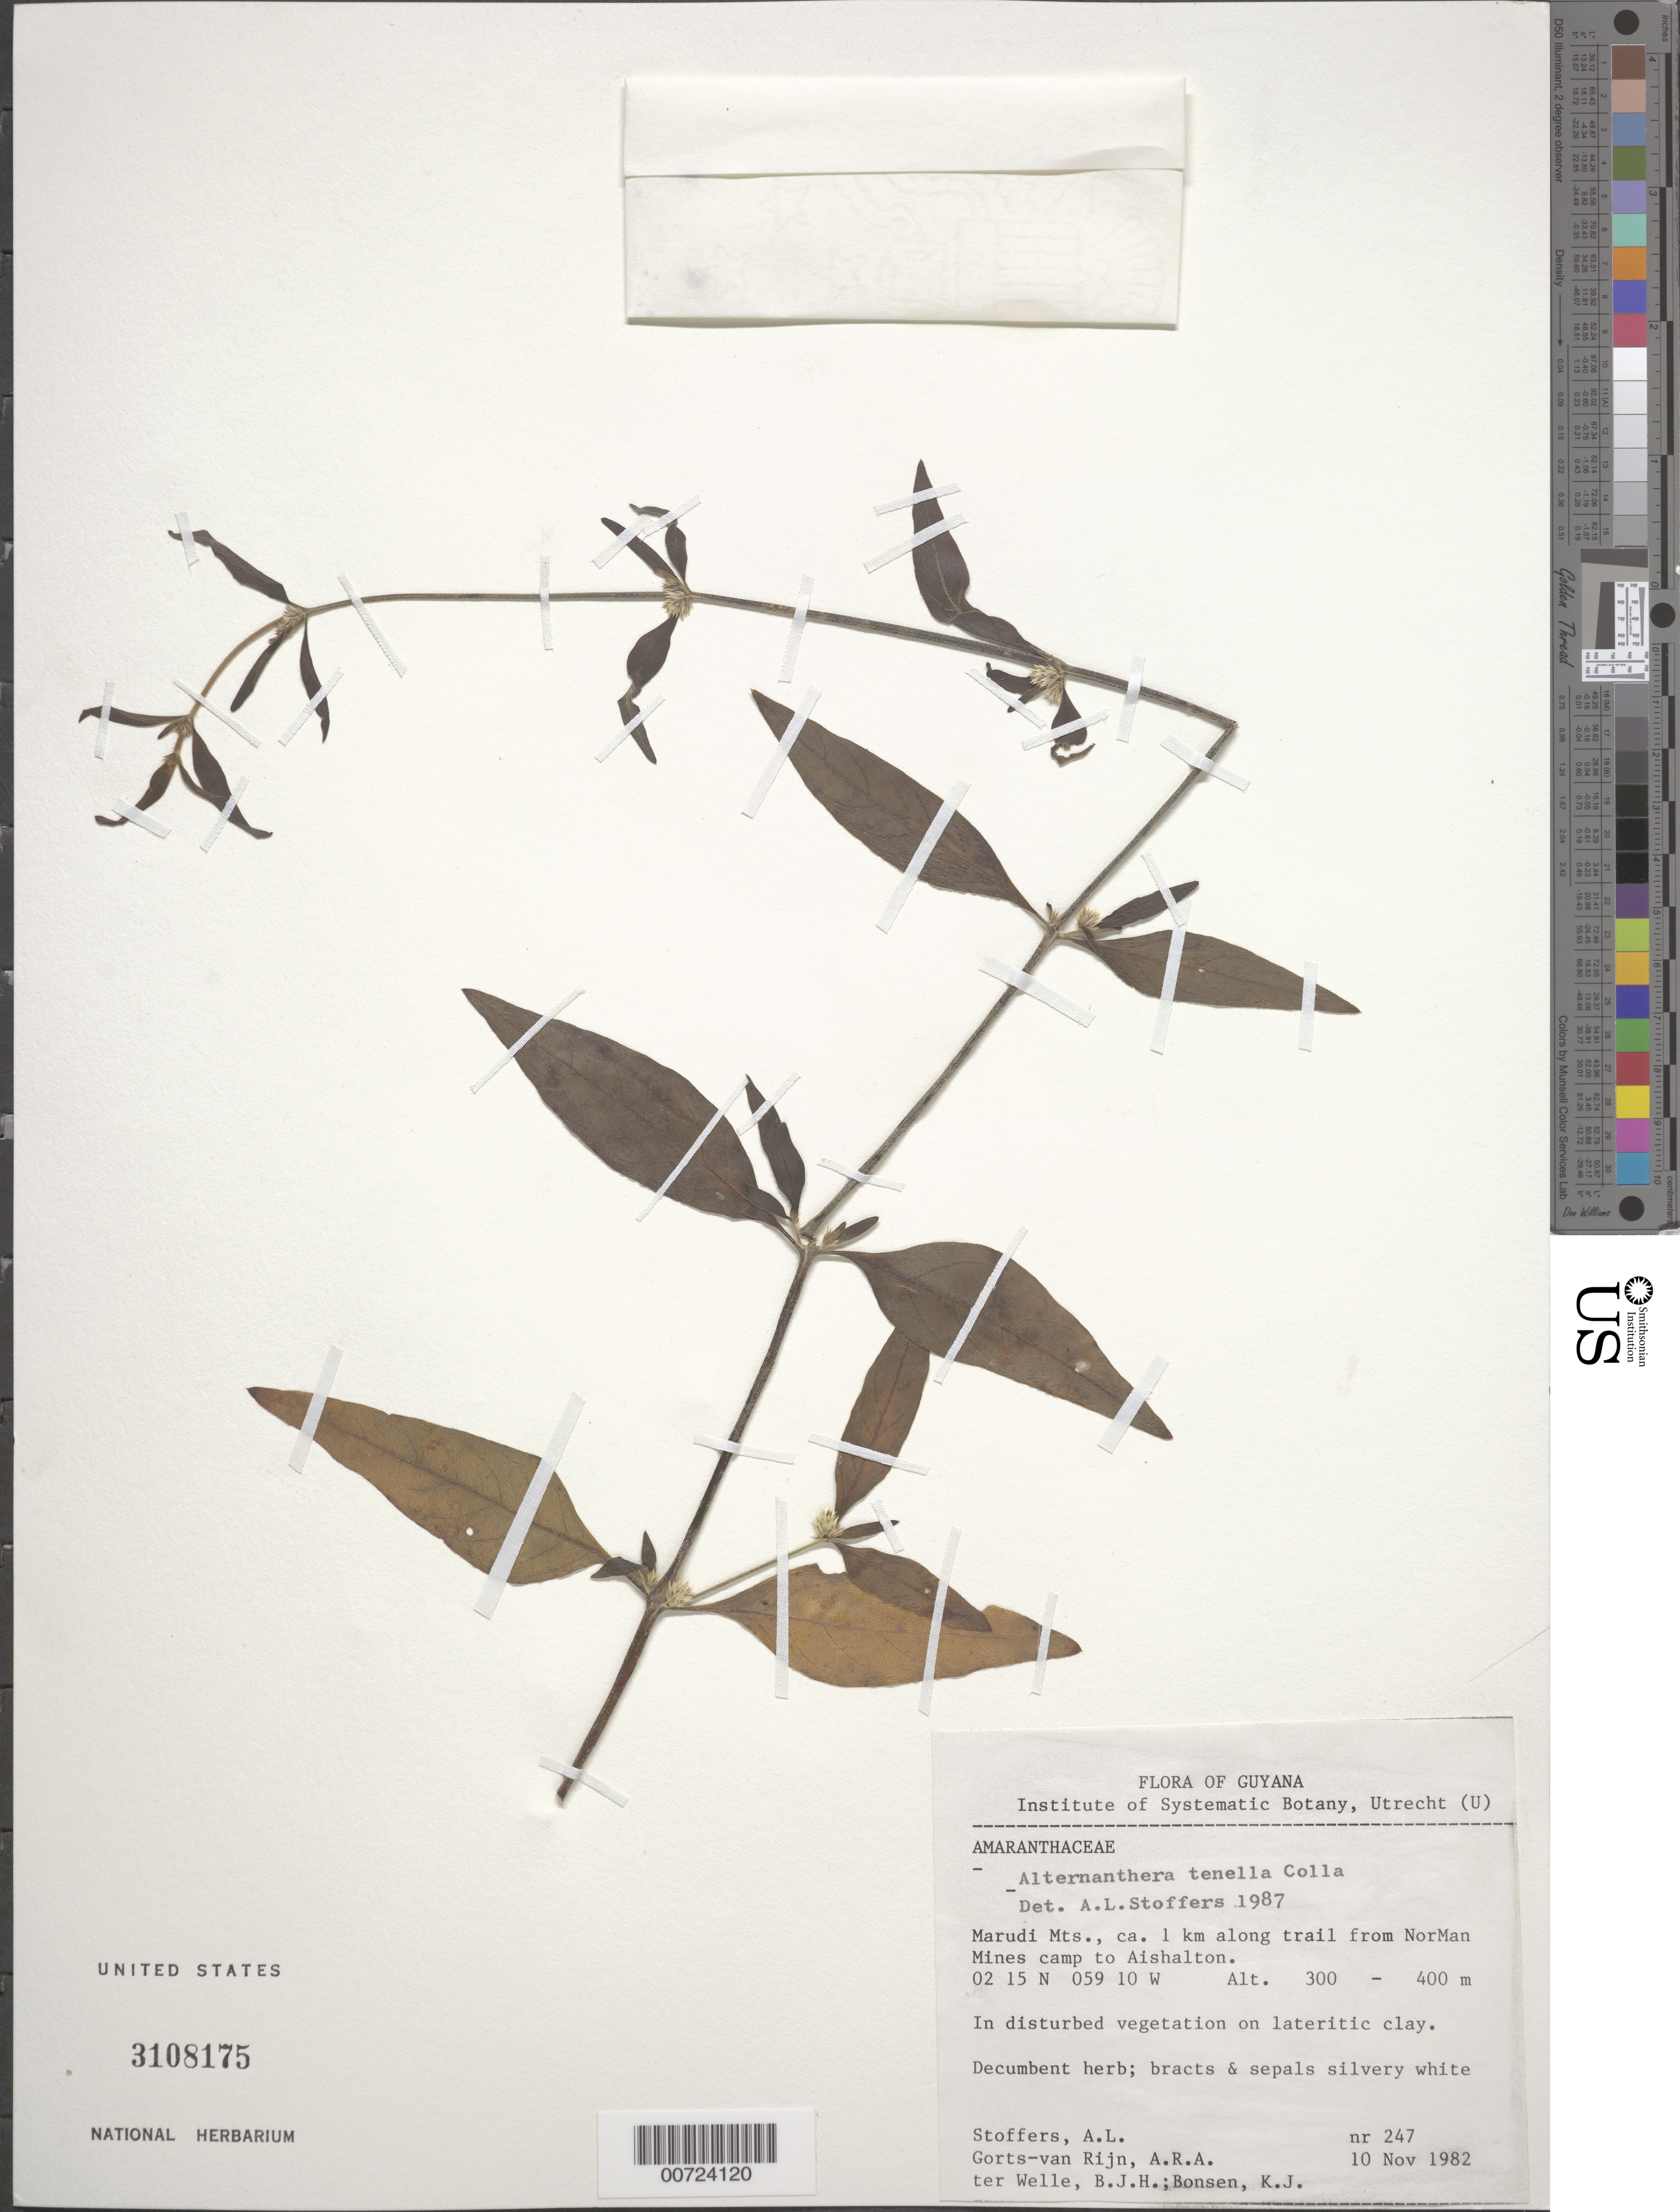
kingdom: Plantae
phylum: Tracheophyta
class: Magnoliopsida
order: Caryophyllales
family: Amaranthaceae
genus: Alternanthera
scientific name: Alternanthera tenella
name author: Colla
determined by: Stoffers, A. L.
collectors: A. Stoffers, A. .R. A. Görts-van Rijn, B. Welle & K. Bonsen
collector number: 247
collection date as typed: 10-Nov-82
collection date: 1982-11-10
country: Guyana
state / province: U. Takutu-U. Essequibo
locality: Marudi Mts., ca. 1 km along trail from NorMan Mines camp to Aishalton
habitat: Disturbed vegetation on lateritic clay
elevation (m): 300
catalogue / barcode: US 3108175